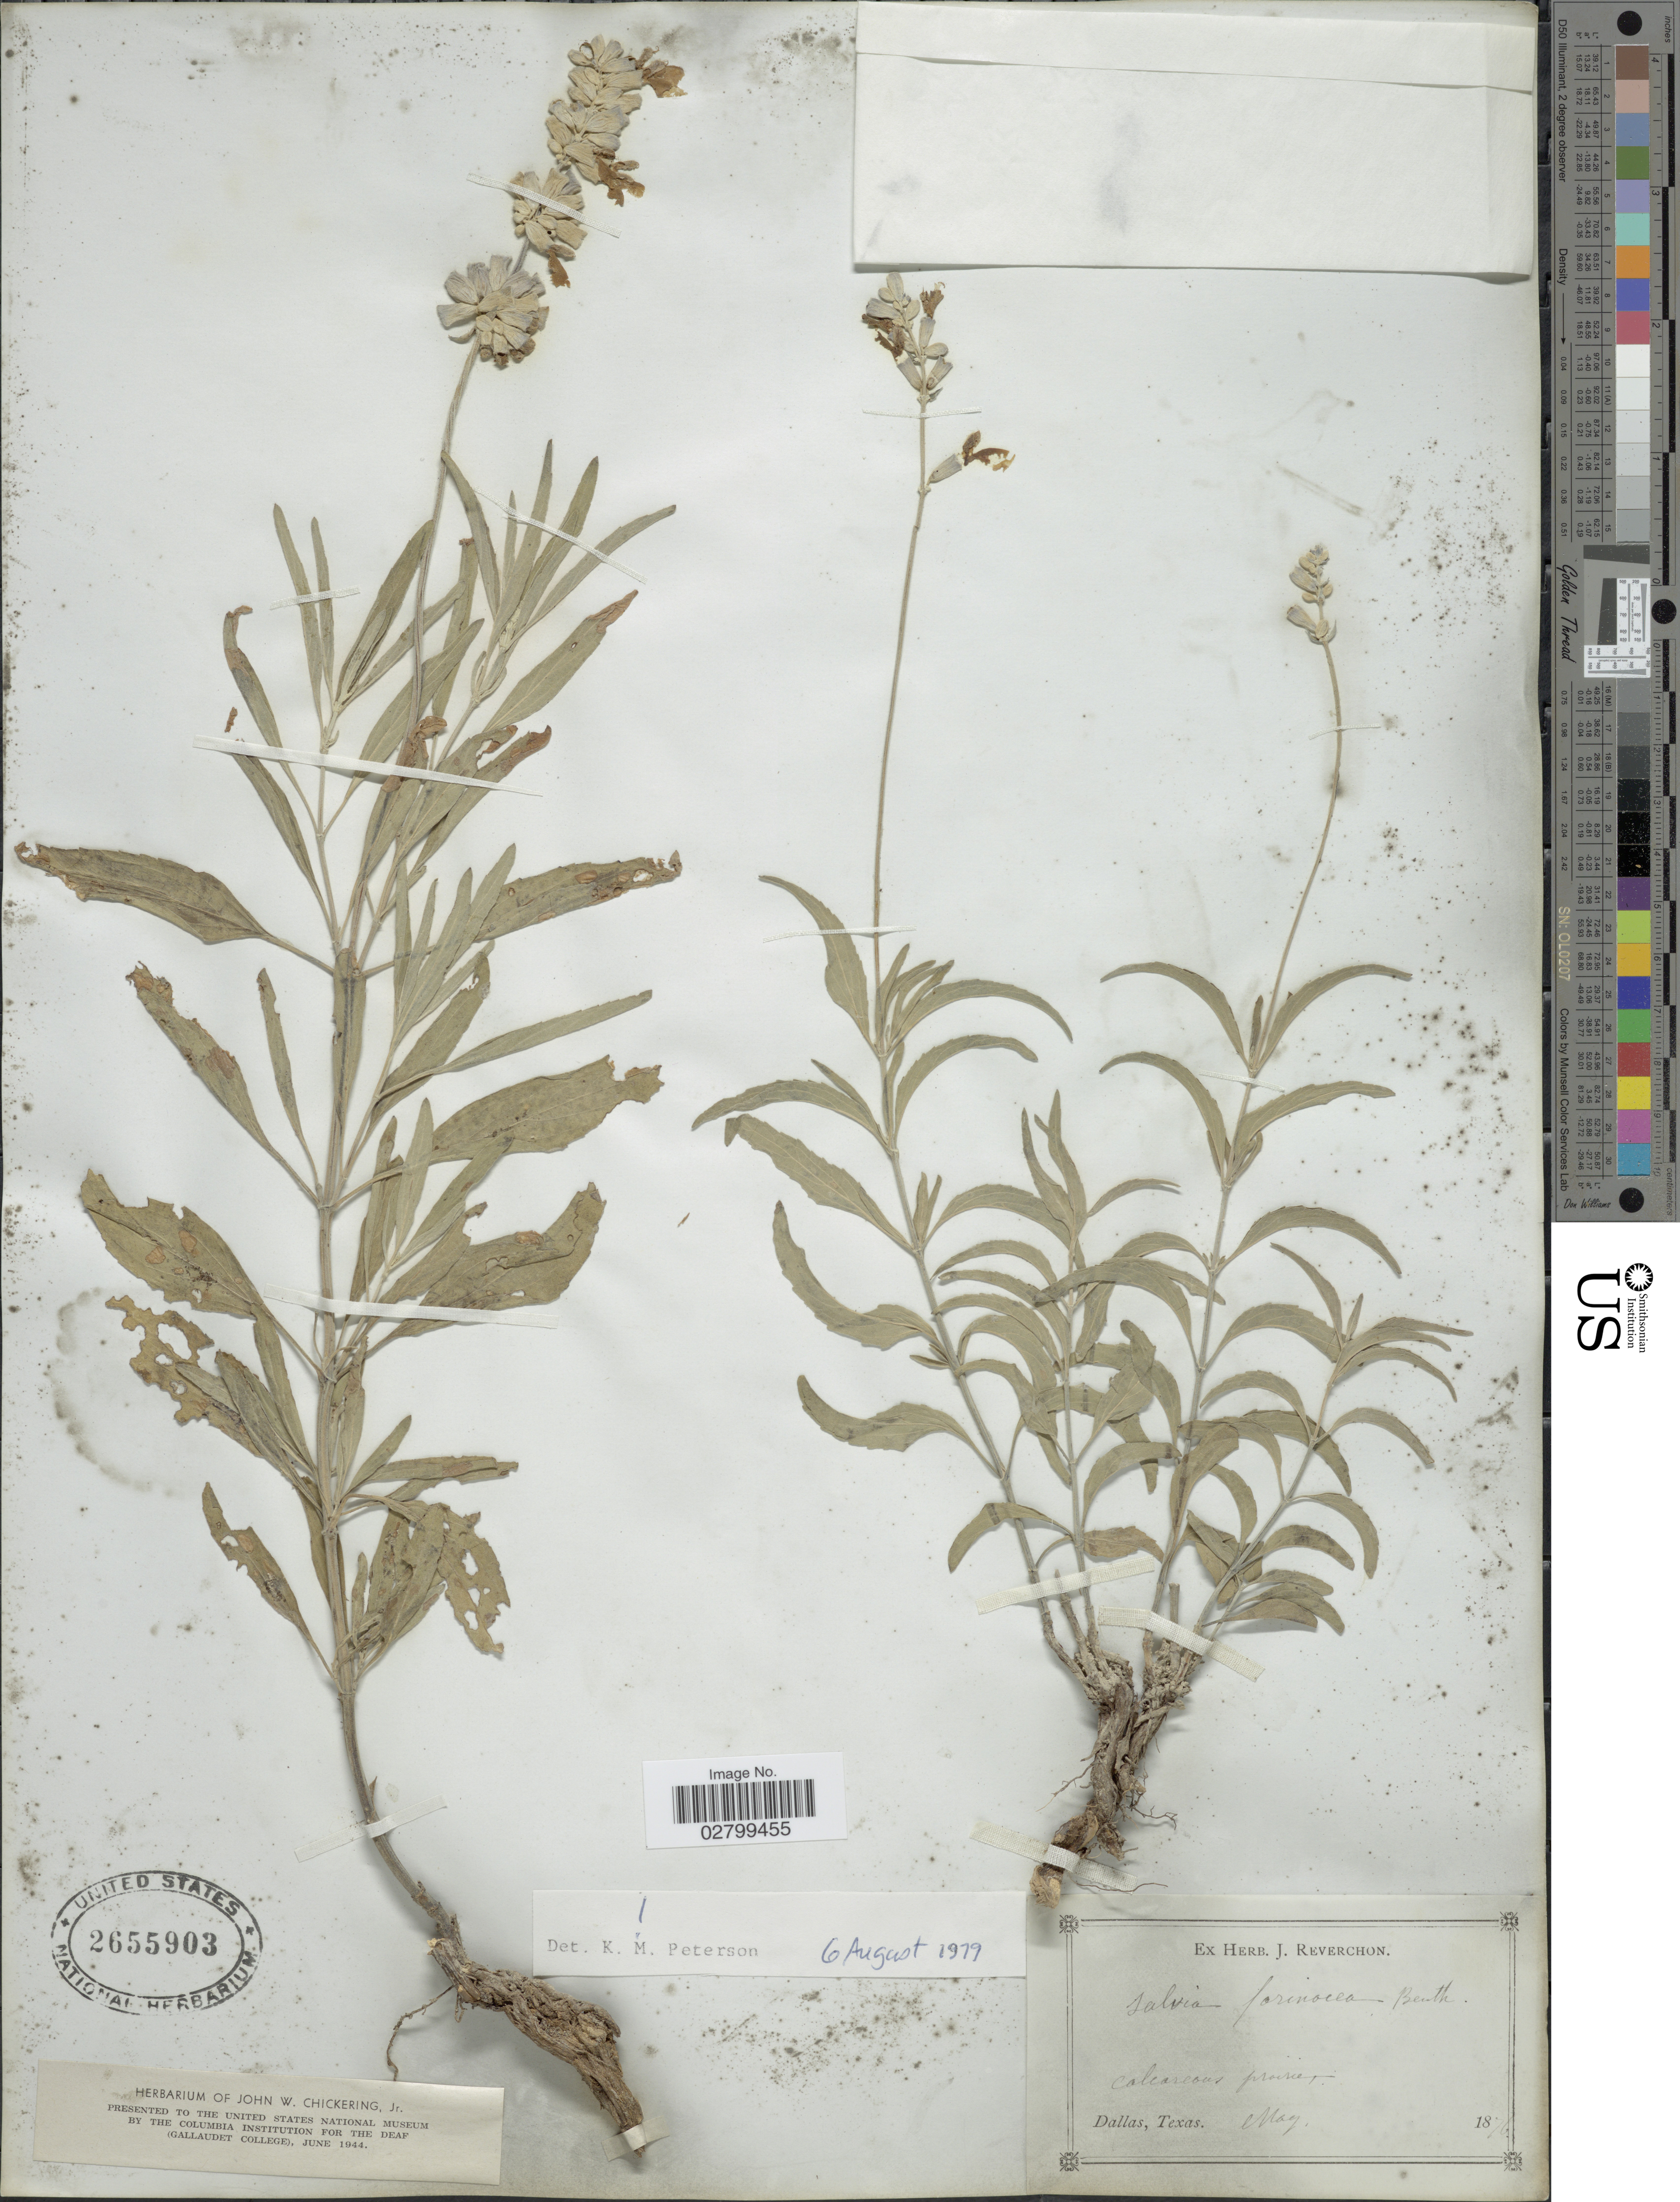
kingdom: Plantae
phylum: Tracheophyta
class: Magnoliopsida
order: Lamiales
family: Lamiaceae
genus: Salvia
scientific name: Salvia farinacea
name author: Benth.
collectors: ex herb. J. Reverchon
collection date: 1876-05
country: United States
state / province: Texas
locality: Dallas.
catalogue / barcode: US 2655903